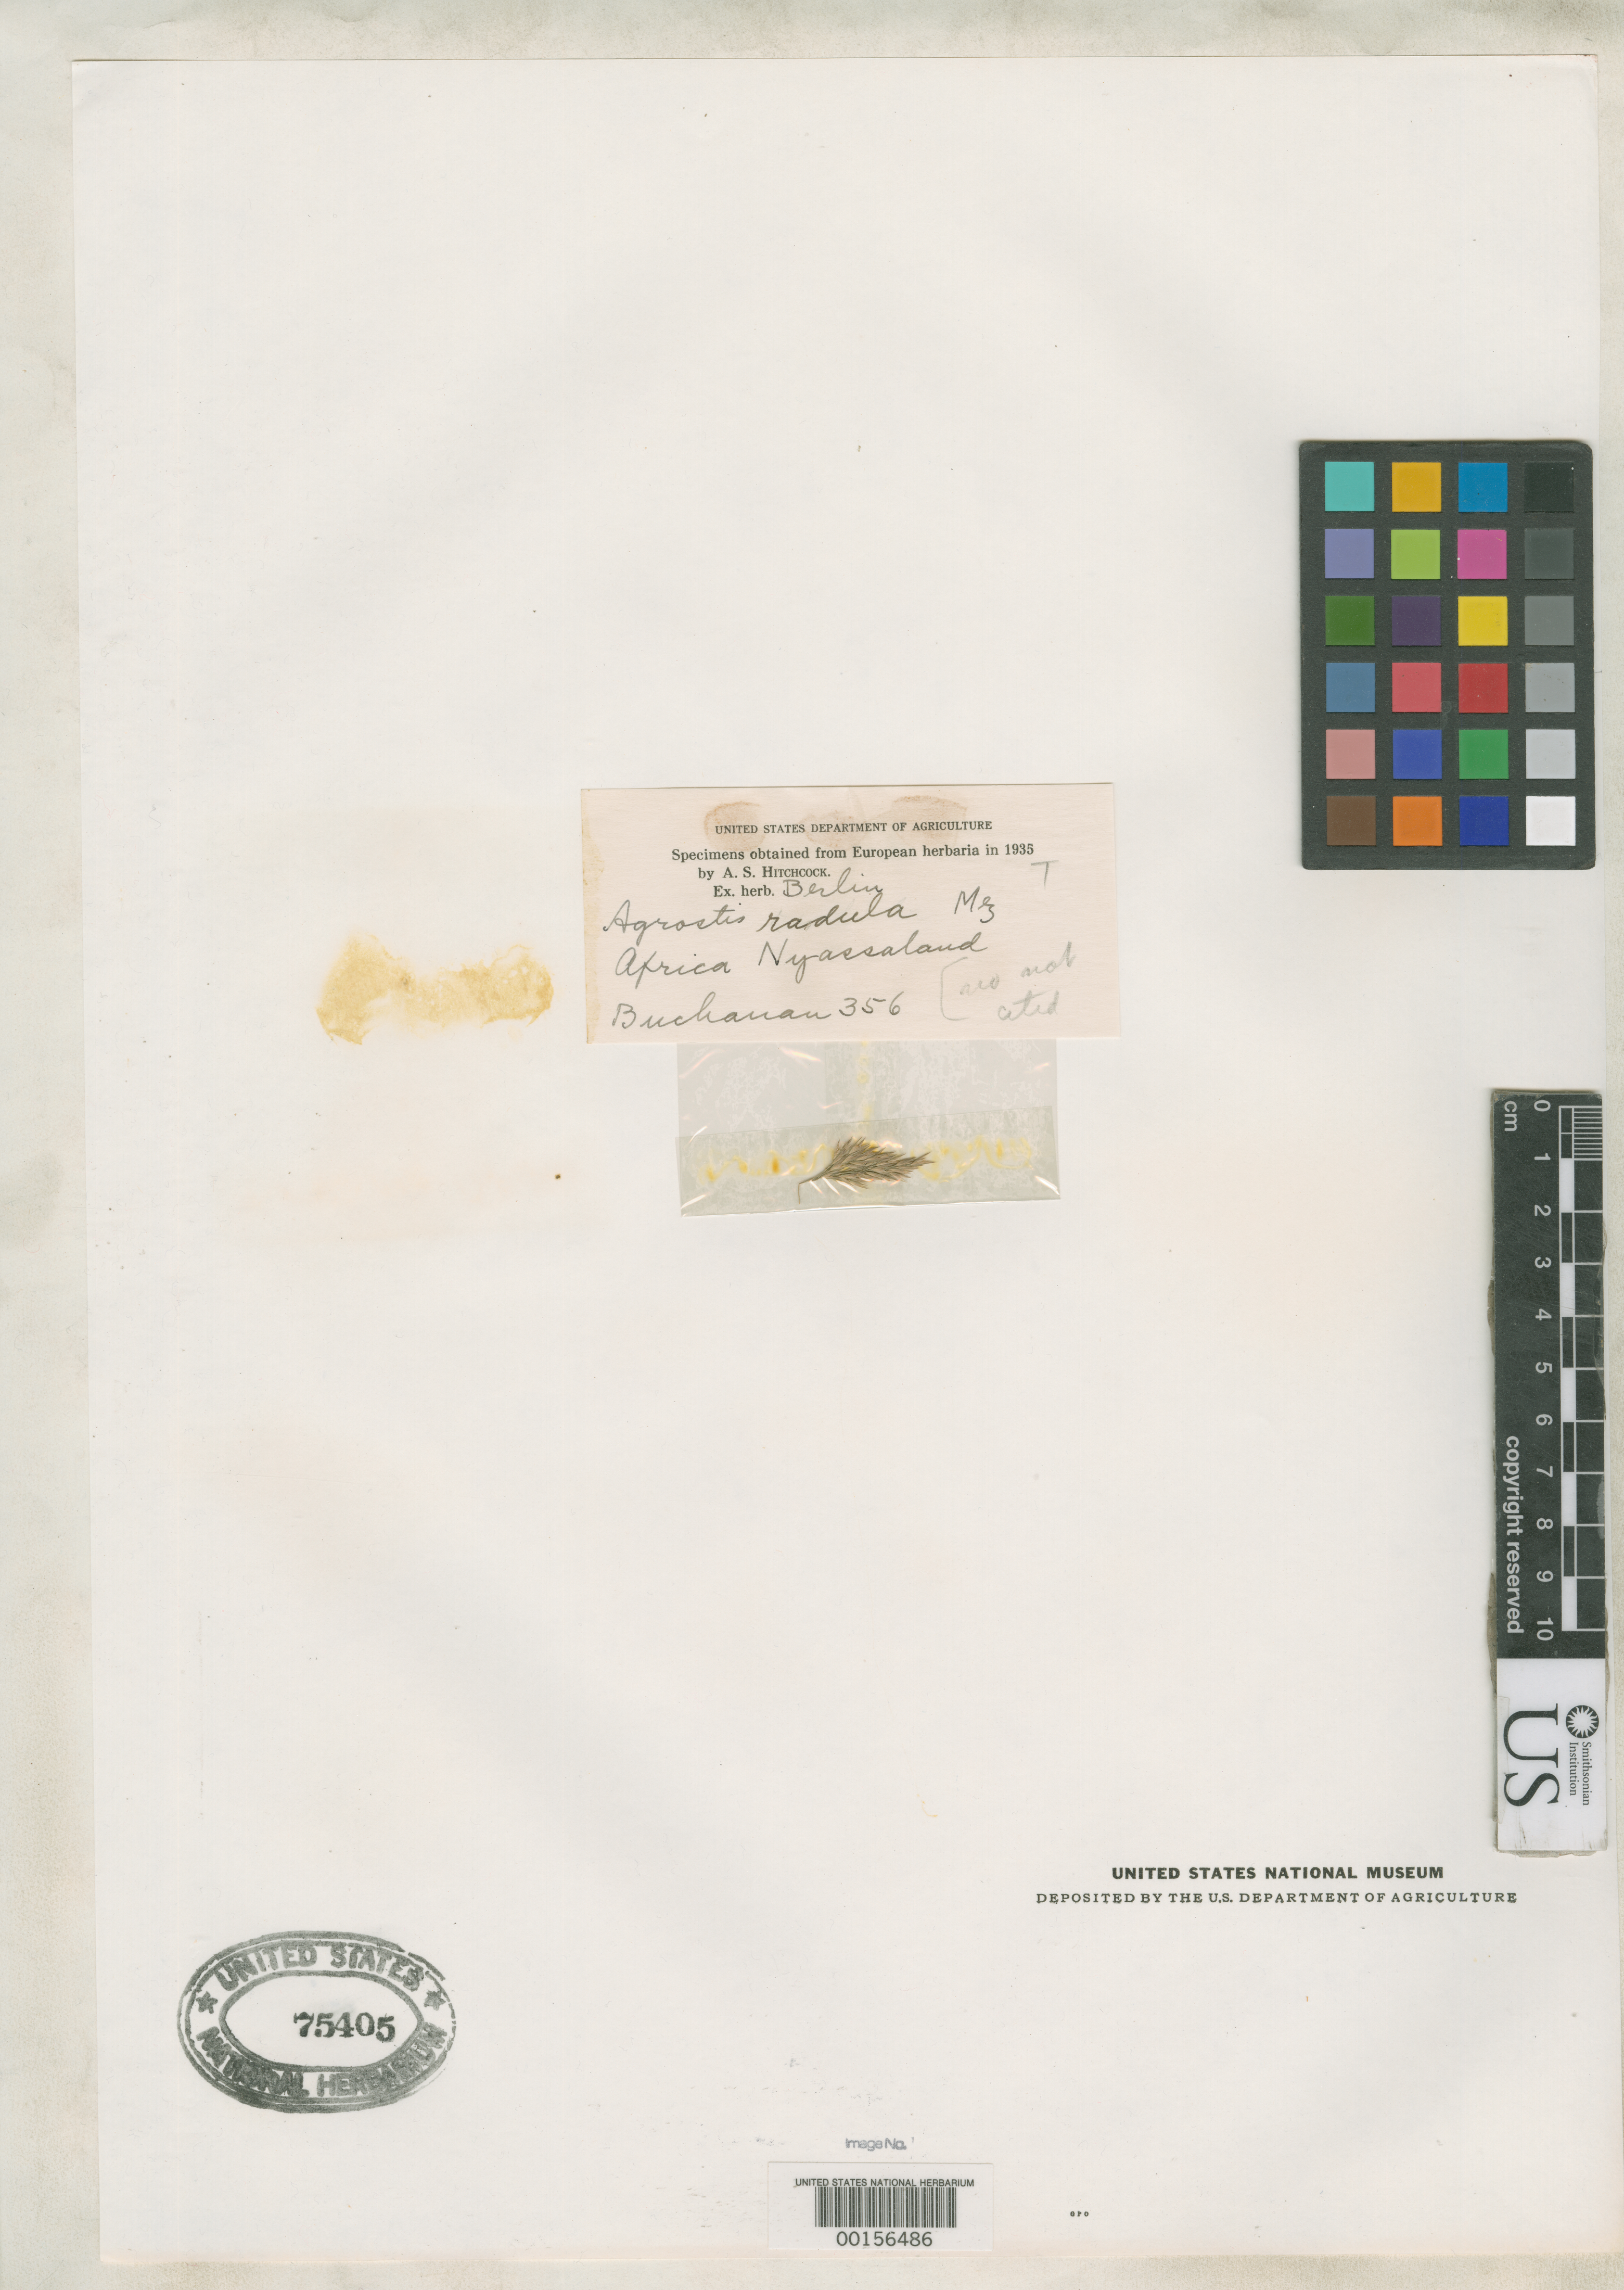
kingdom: Plantae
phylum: Tracheophyta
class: Liliopsida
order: Poales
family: Poaceae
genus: Agrostis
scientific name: Agrostis radula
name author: Mez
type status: Type Fragment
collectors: J. Buchanan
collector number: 356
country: Malawi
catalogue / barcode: US 75405